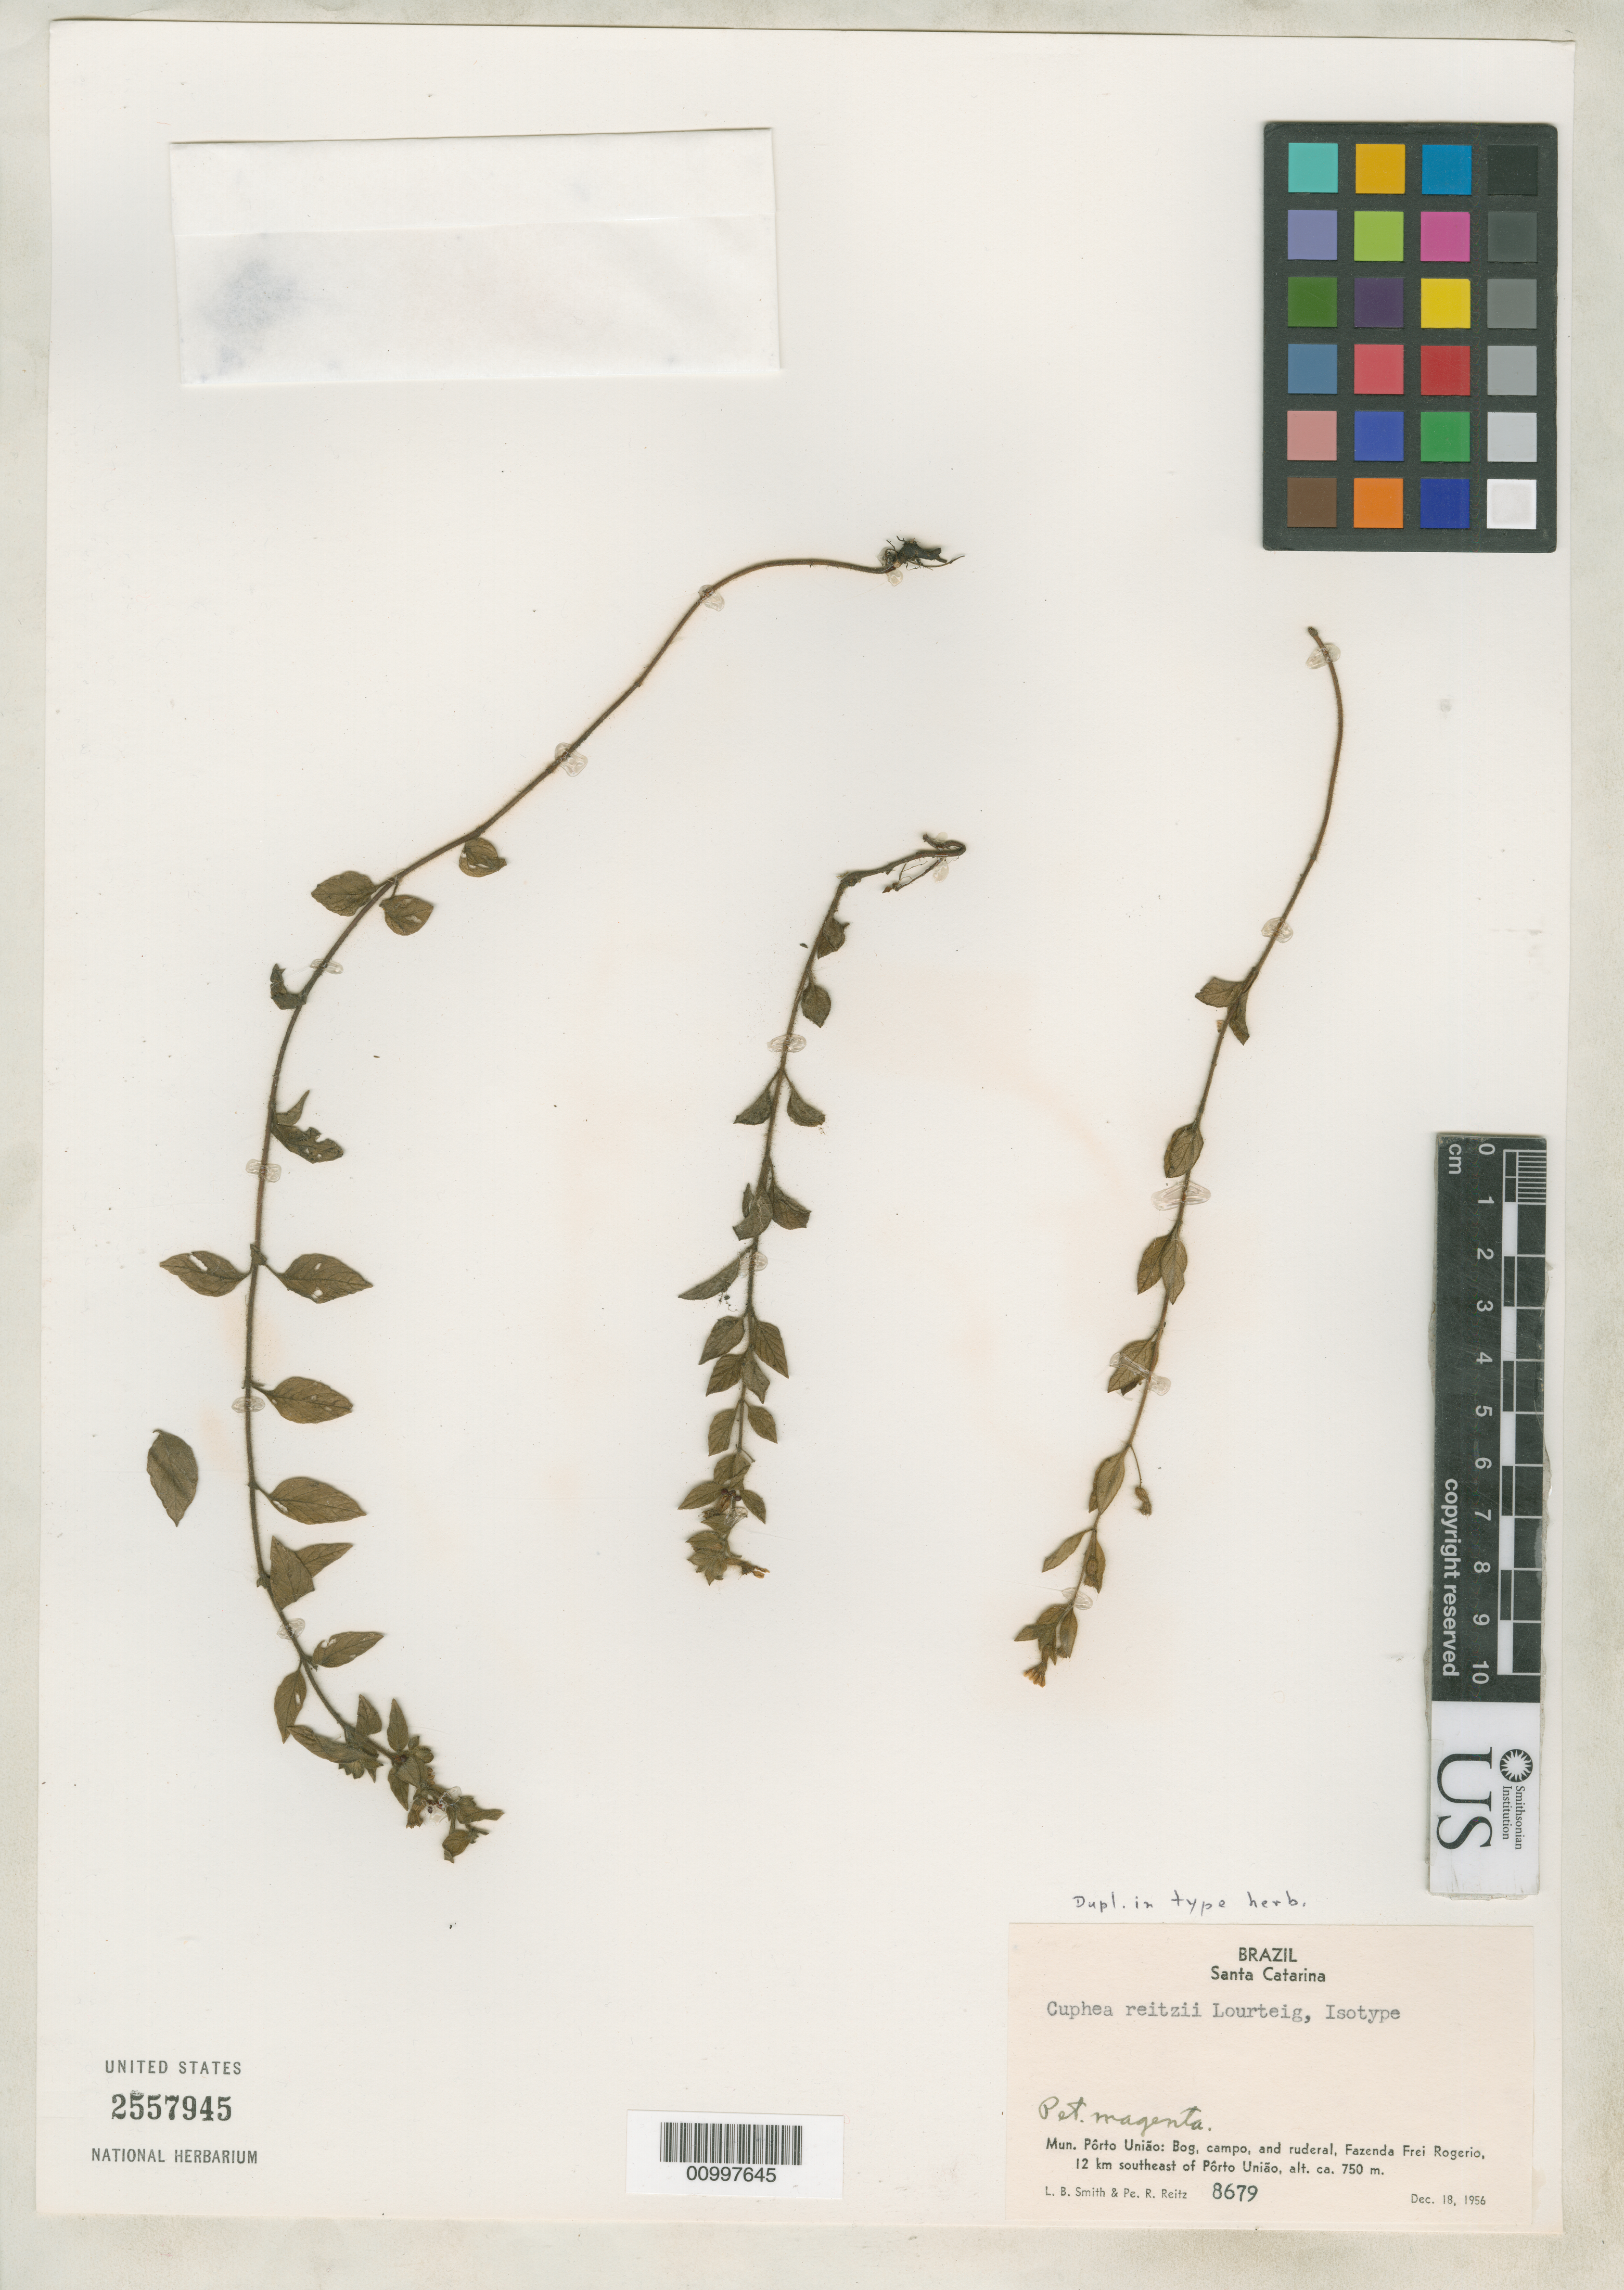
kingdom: Plantae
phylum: Tracheophyta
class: Magnoliopsida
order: Myrtales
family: Lythraceae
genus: Cuphea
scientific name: Cuphea reitzii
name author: Lourteig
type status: Isotype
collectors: L. Smith & R. Reitz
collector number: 8679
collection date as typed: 18 Dec 1956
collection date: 1956-12-18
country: Brazil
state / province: Santa Catarina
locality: Mun. Pôrto União: Bog, campo, and ruderal, Fazenda Frei Rogerio, 12 km southeast of Pôrto União.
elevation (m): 750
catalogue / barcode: US 2557945